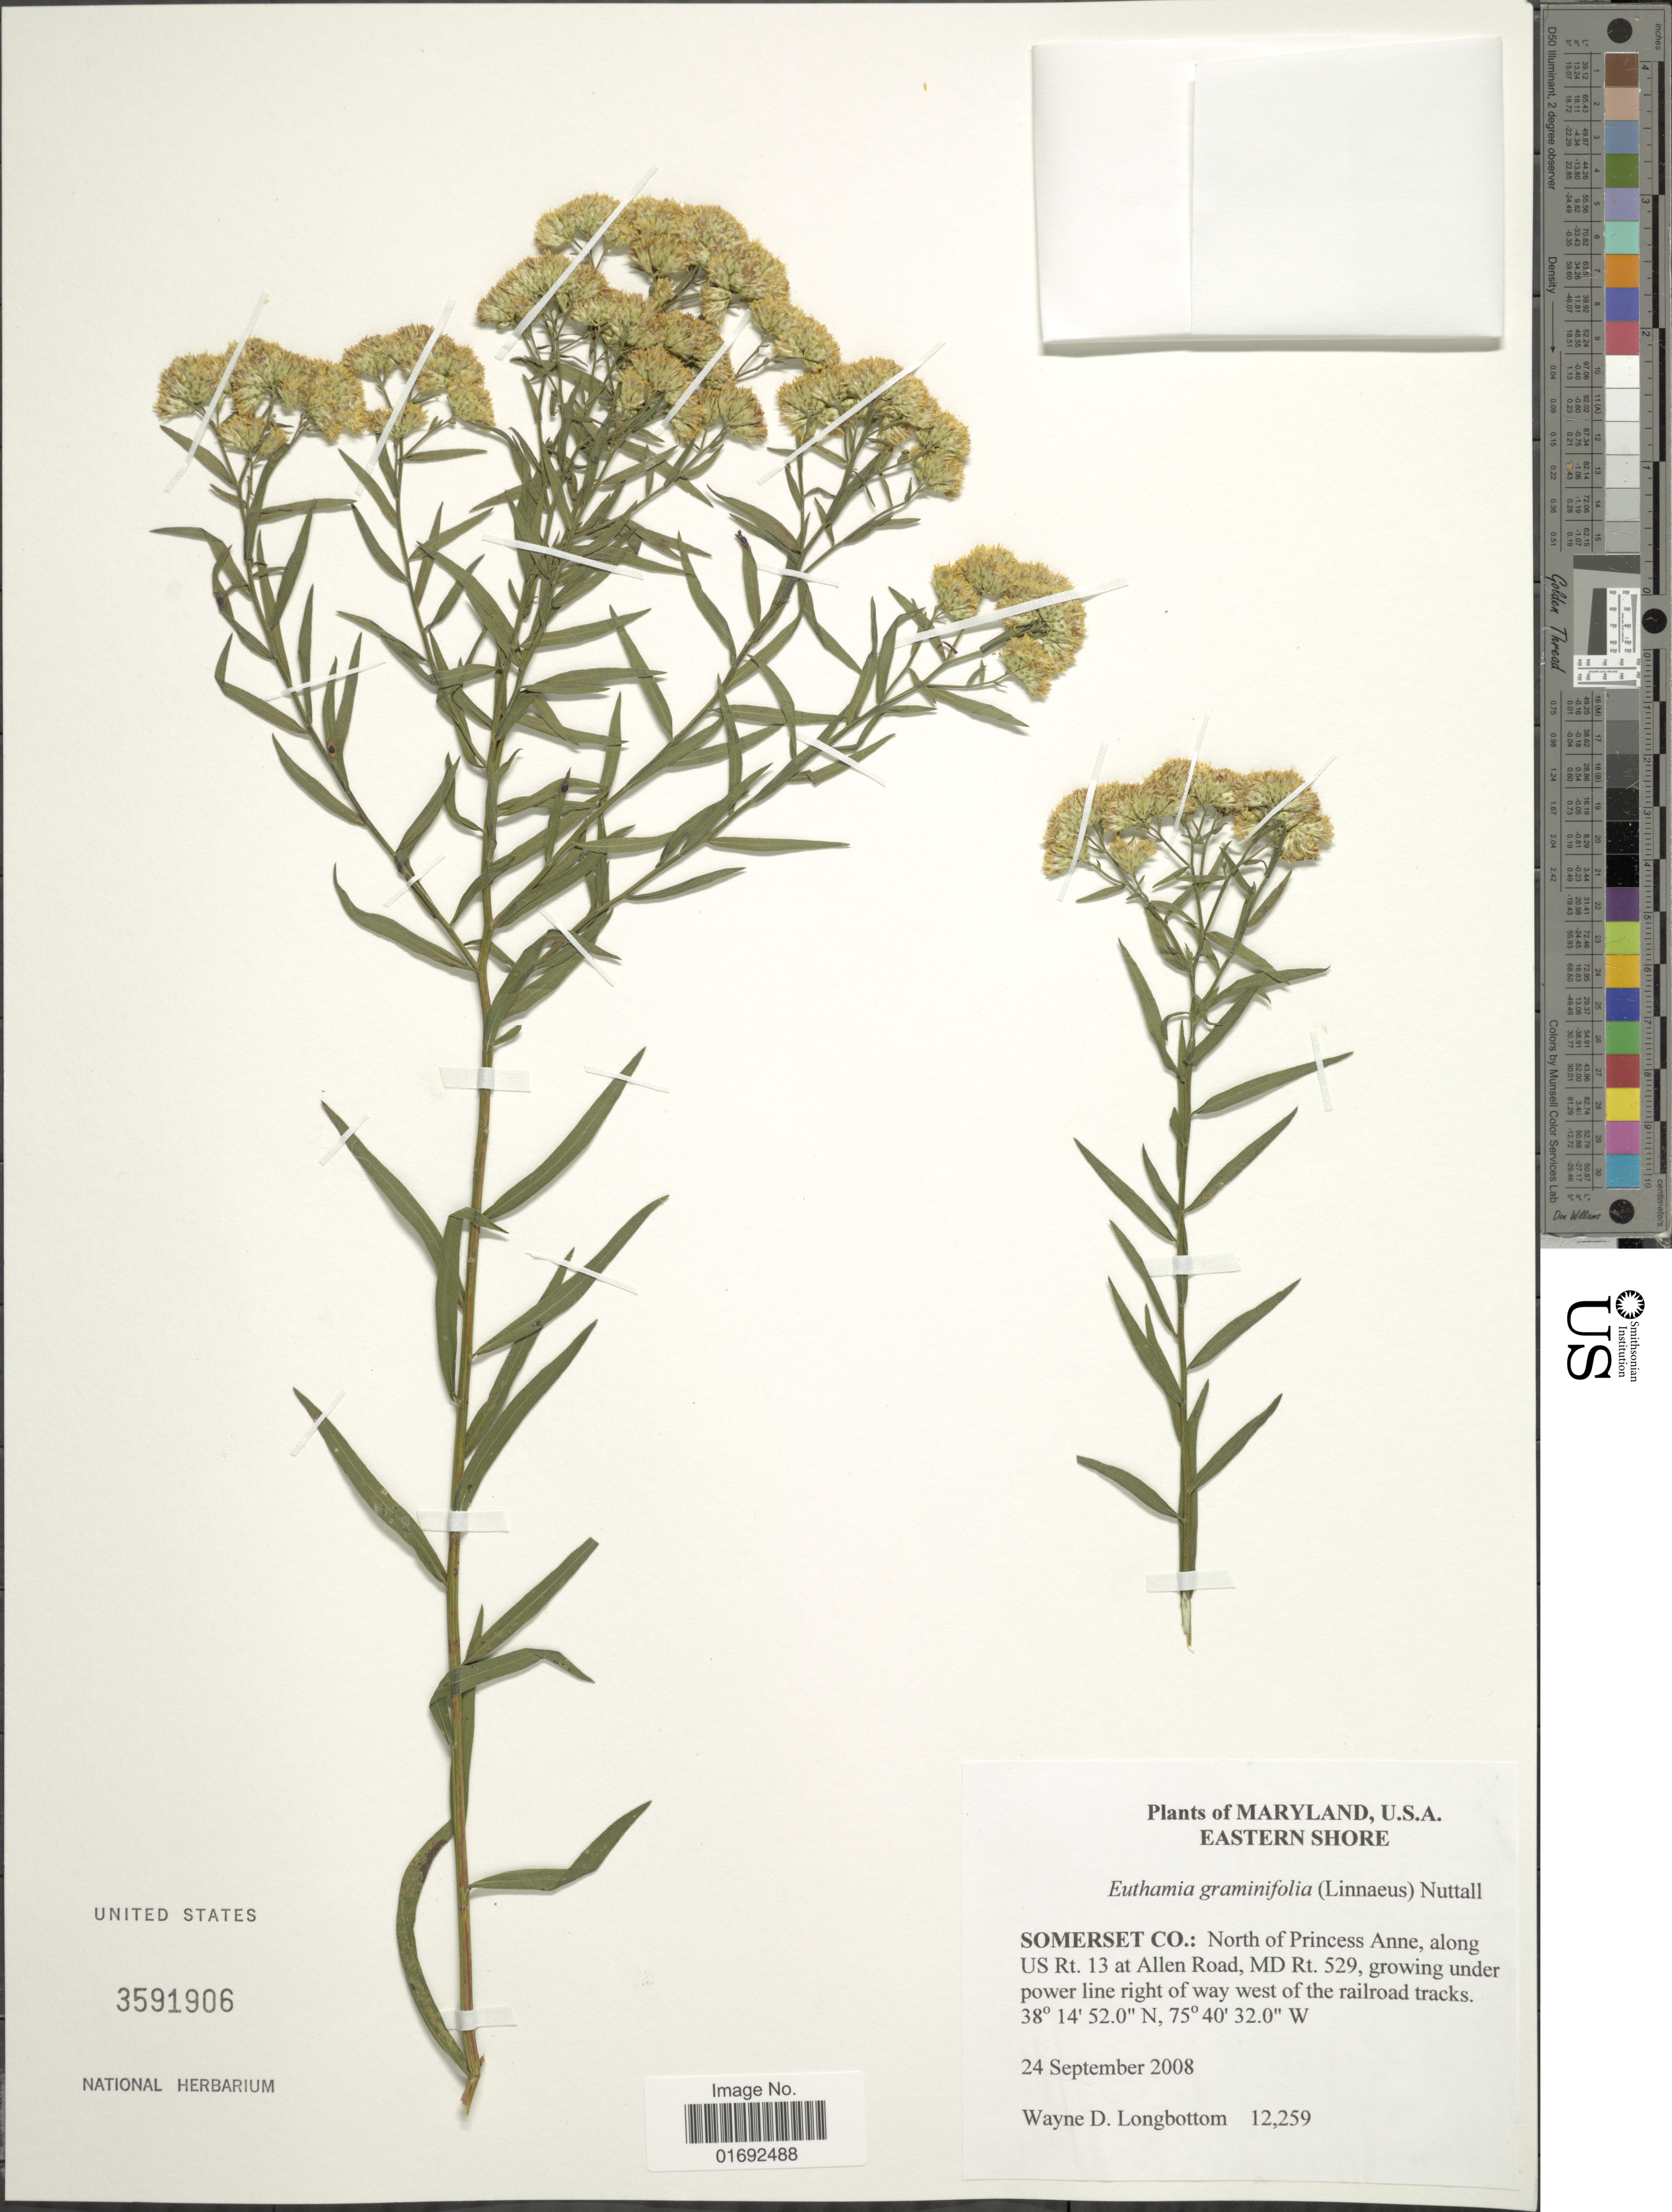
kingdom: Plantae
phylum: Tracheophyta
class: Magnoliopsida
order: Asterales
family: Asteraceae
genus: Euthamia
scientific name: Euthamia graminifolia var. nuttalii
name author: (S.W. Greene) W. Stone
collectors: W. D. Longbottom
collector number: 12259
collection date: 2008-09-24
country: United States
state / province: Maryland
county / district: Somerset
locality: U. S. A., Eastern Shore, Somerset Co., North of Princess Anne, along US Rt. 13 at Allen Road, MD Rt. 529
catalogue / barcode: US 3591906